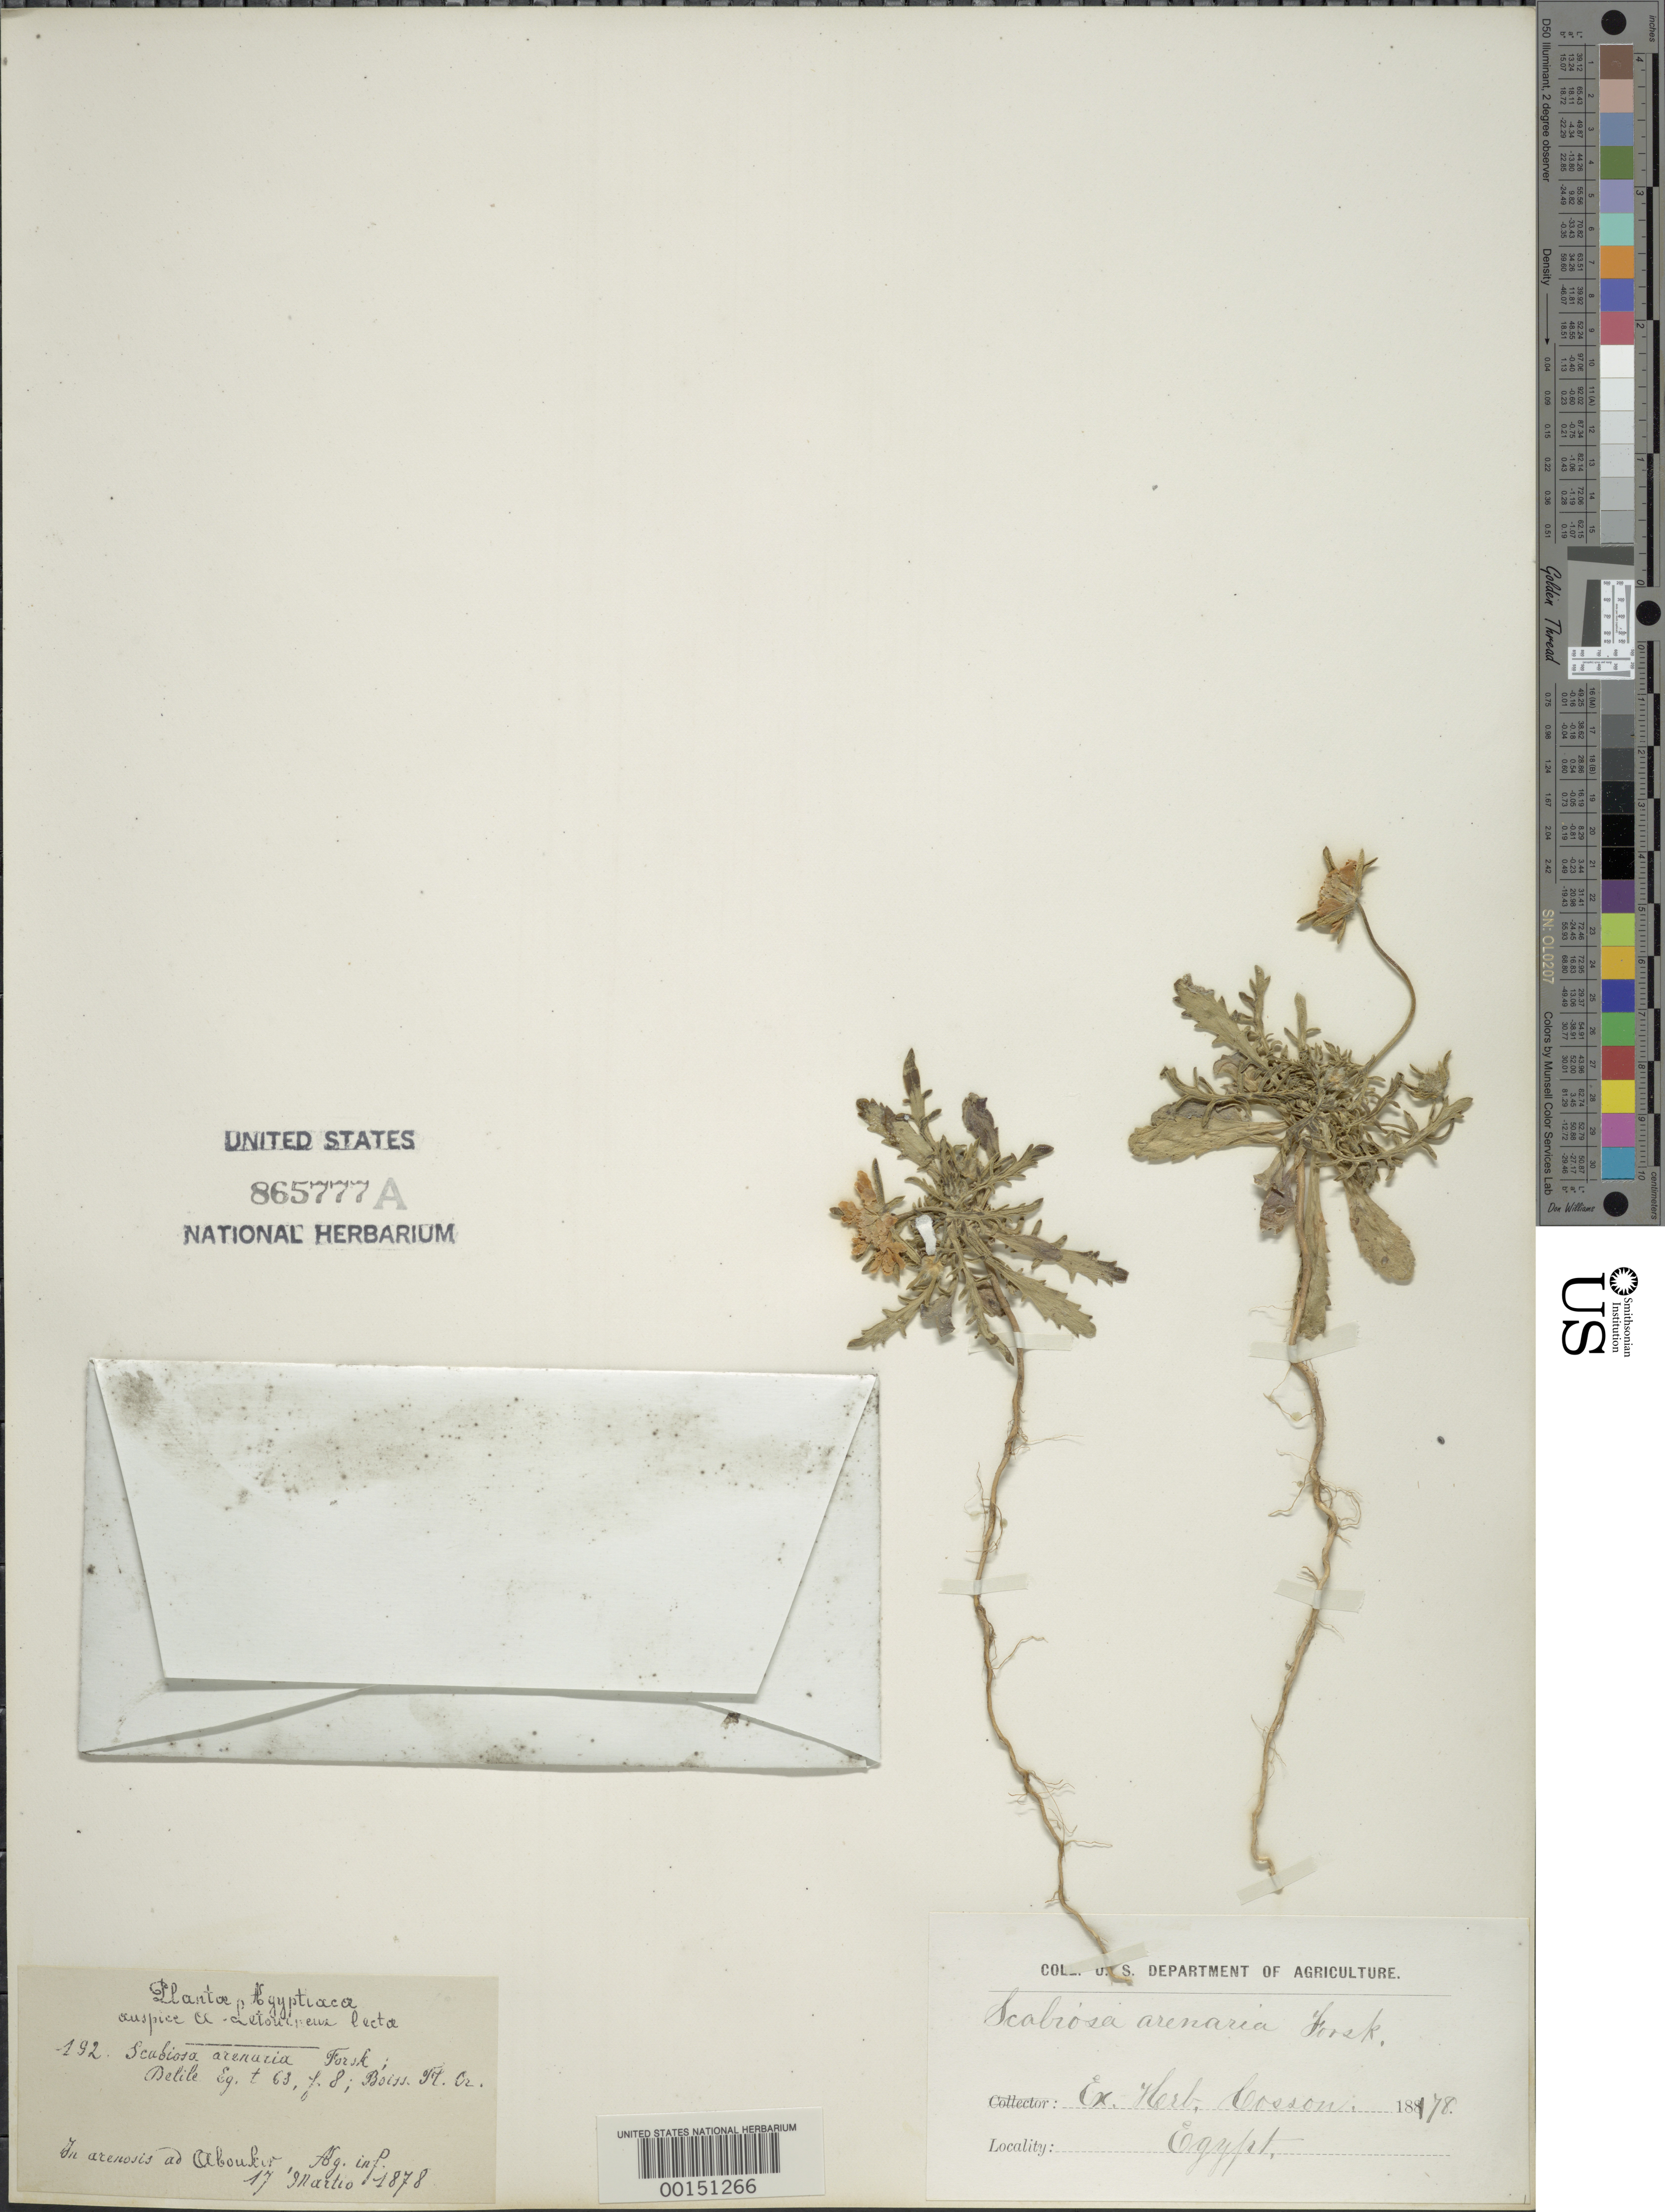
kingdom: Plantae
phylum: Tracheophyta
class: Magnoliopsida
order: Dipsacales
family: Caprifoliaceae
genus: Scabiosa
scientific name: Scabiosa arenaria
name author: Forssk.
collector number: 192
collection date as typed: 17 Mar 1878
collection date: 1878-03-17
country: Egypt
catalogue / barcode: US 865777A